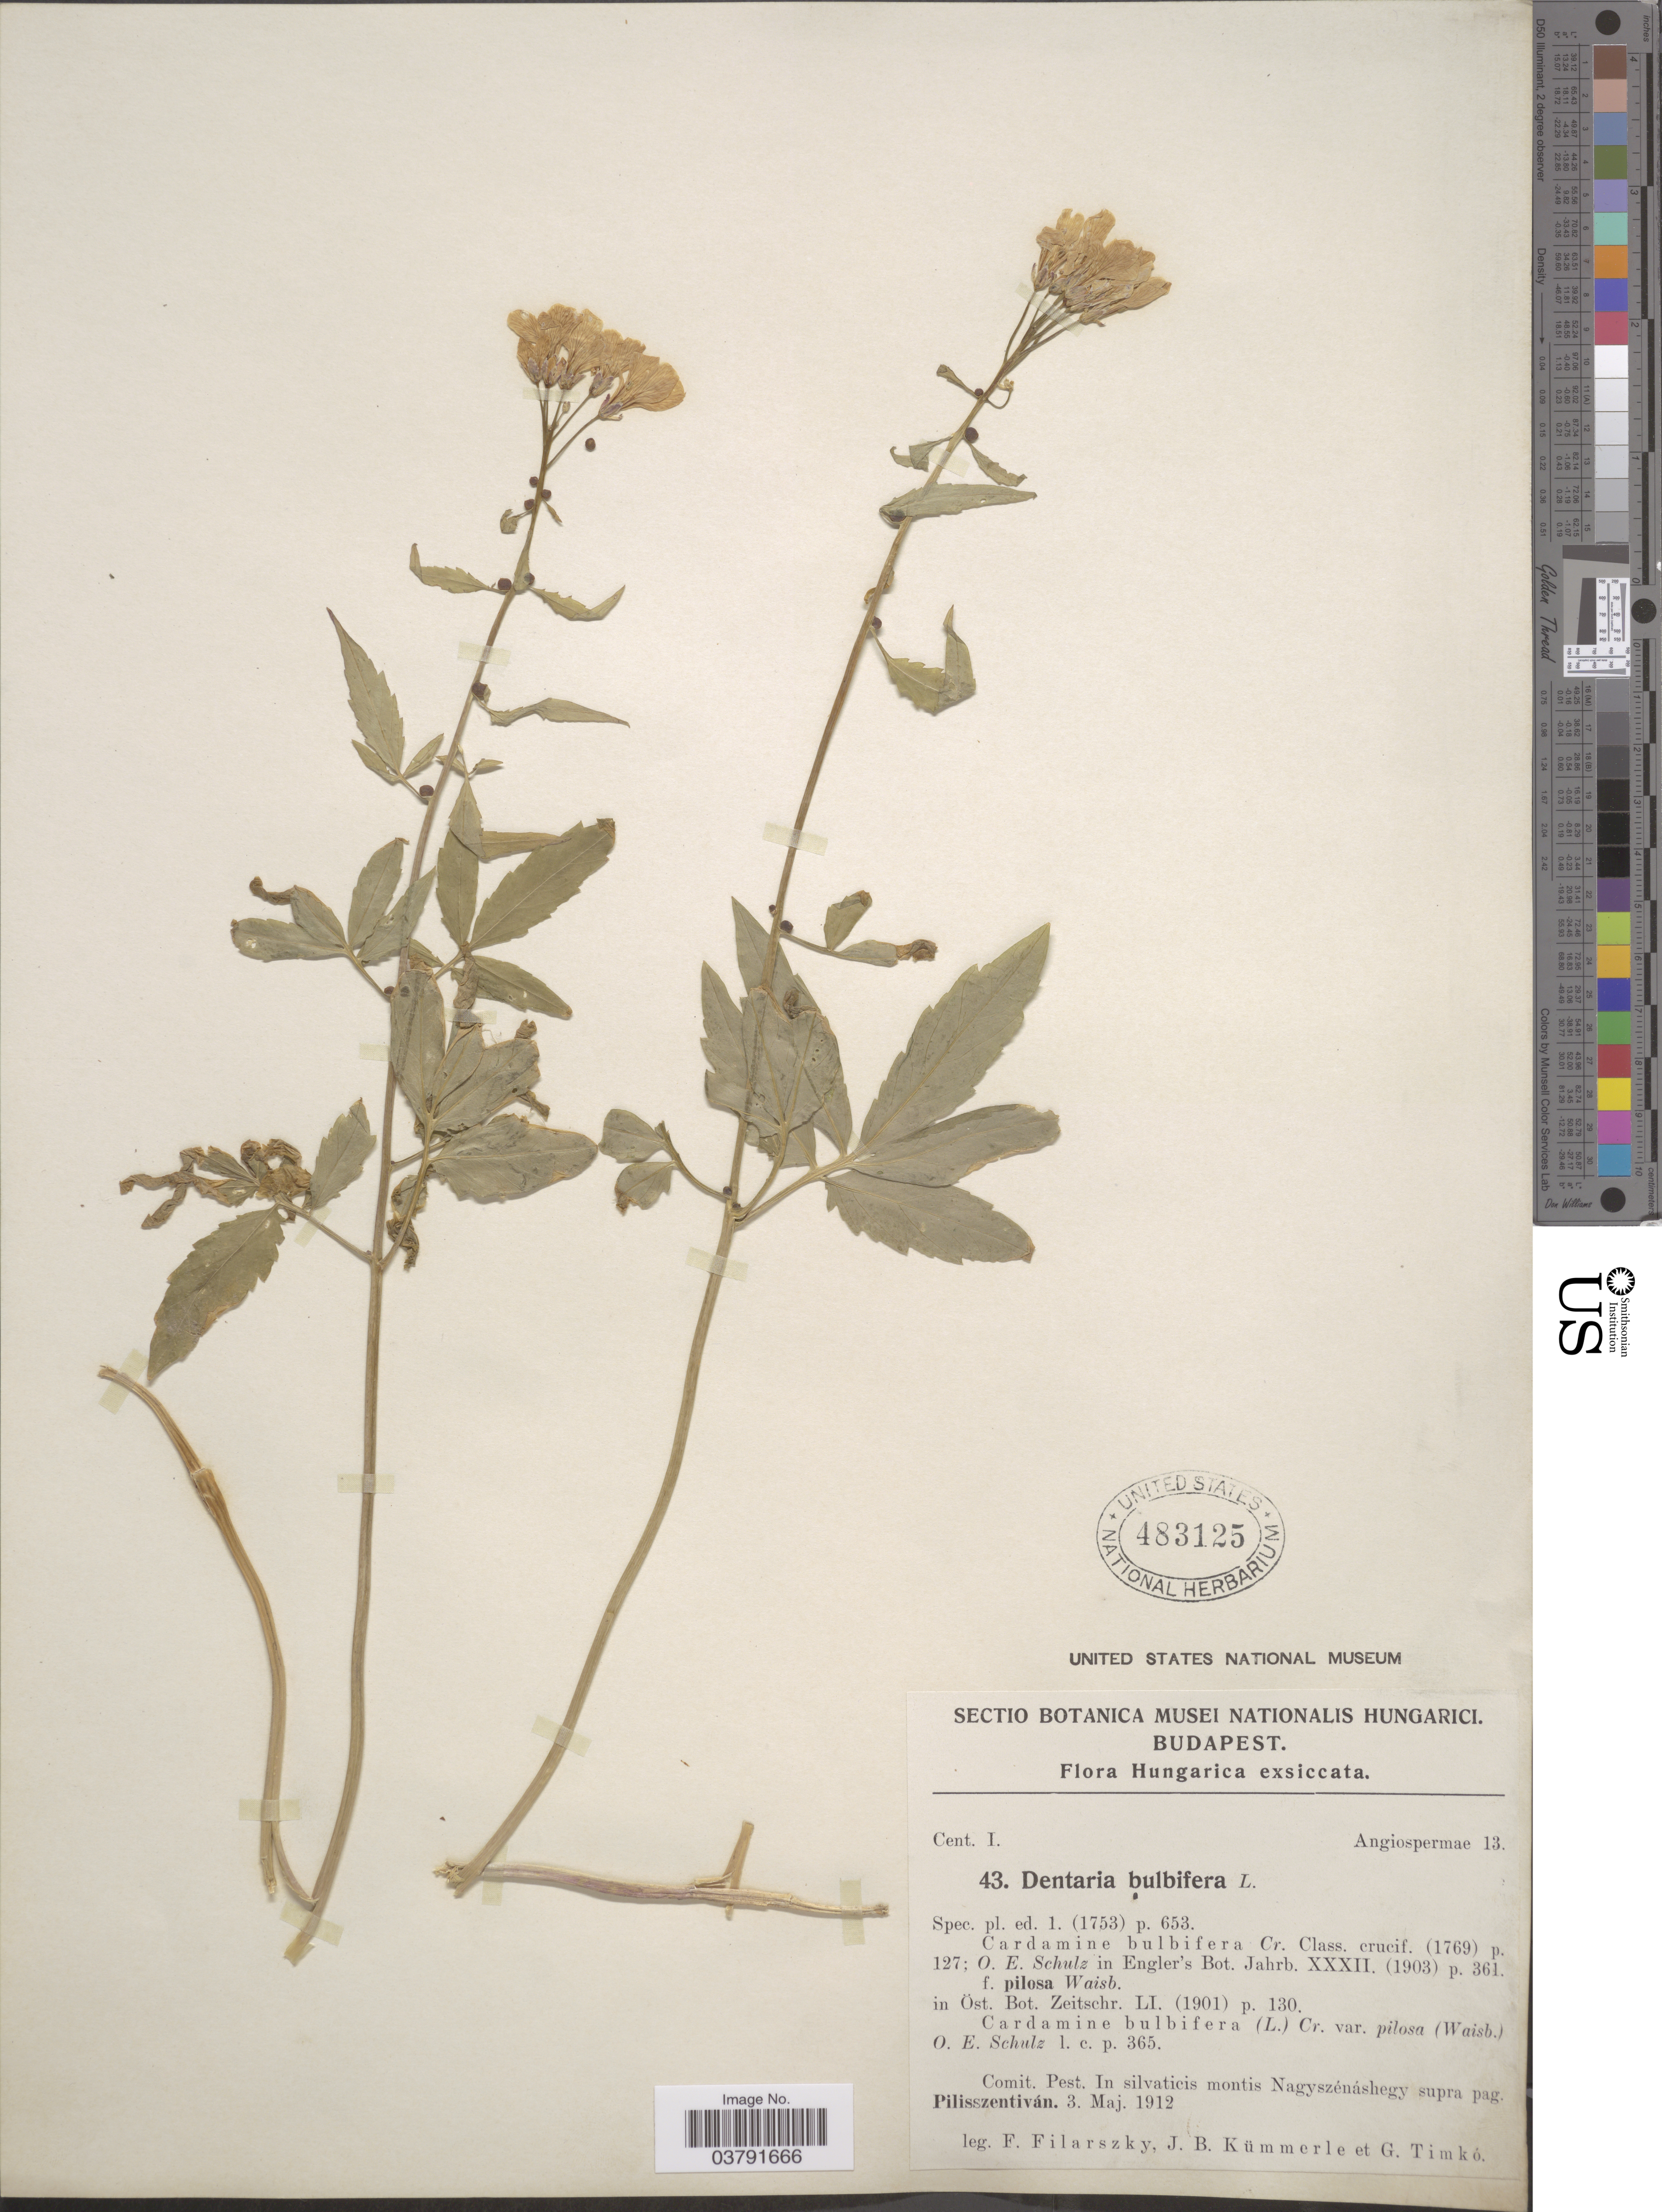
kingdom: Plantae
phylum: Tracheophyta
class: Magnoliopsida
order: Brassicales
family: Brassicaceae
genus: Dentaria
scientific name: Dentaria bulbifera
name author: L.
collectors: F. Filarszky, J. Kummerle & G. Timko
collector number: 43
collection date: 1912-05-03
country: Hungary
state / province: Budapest, Capital District of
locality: Comit. Pest. In silvatici montis Nagyszénáshegy supra pag. Pilisszentiván.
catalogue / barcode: US 483125